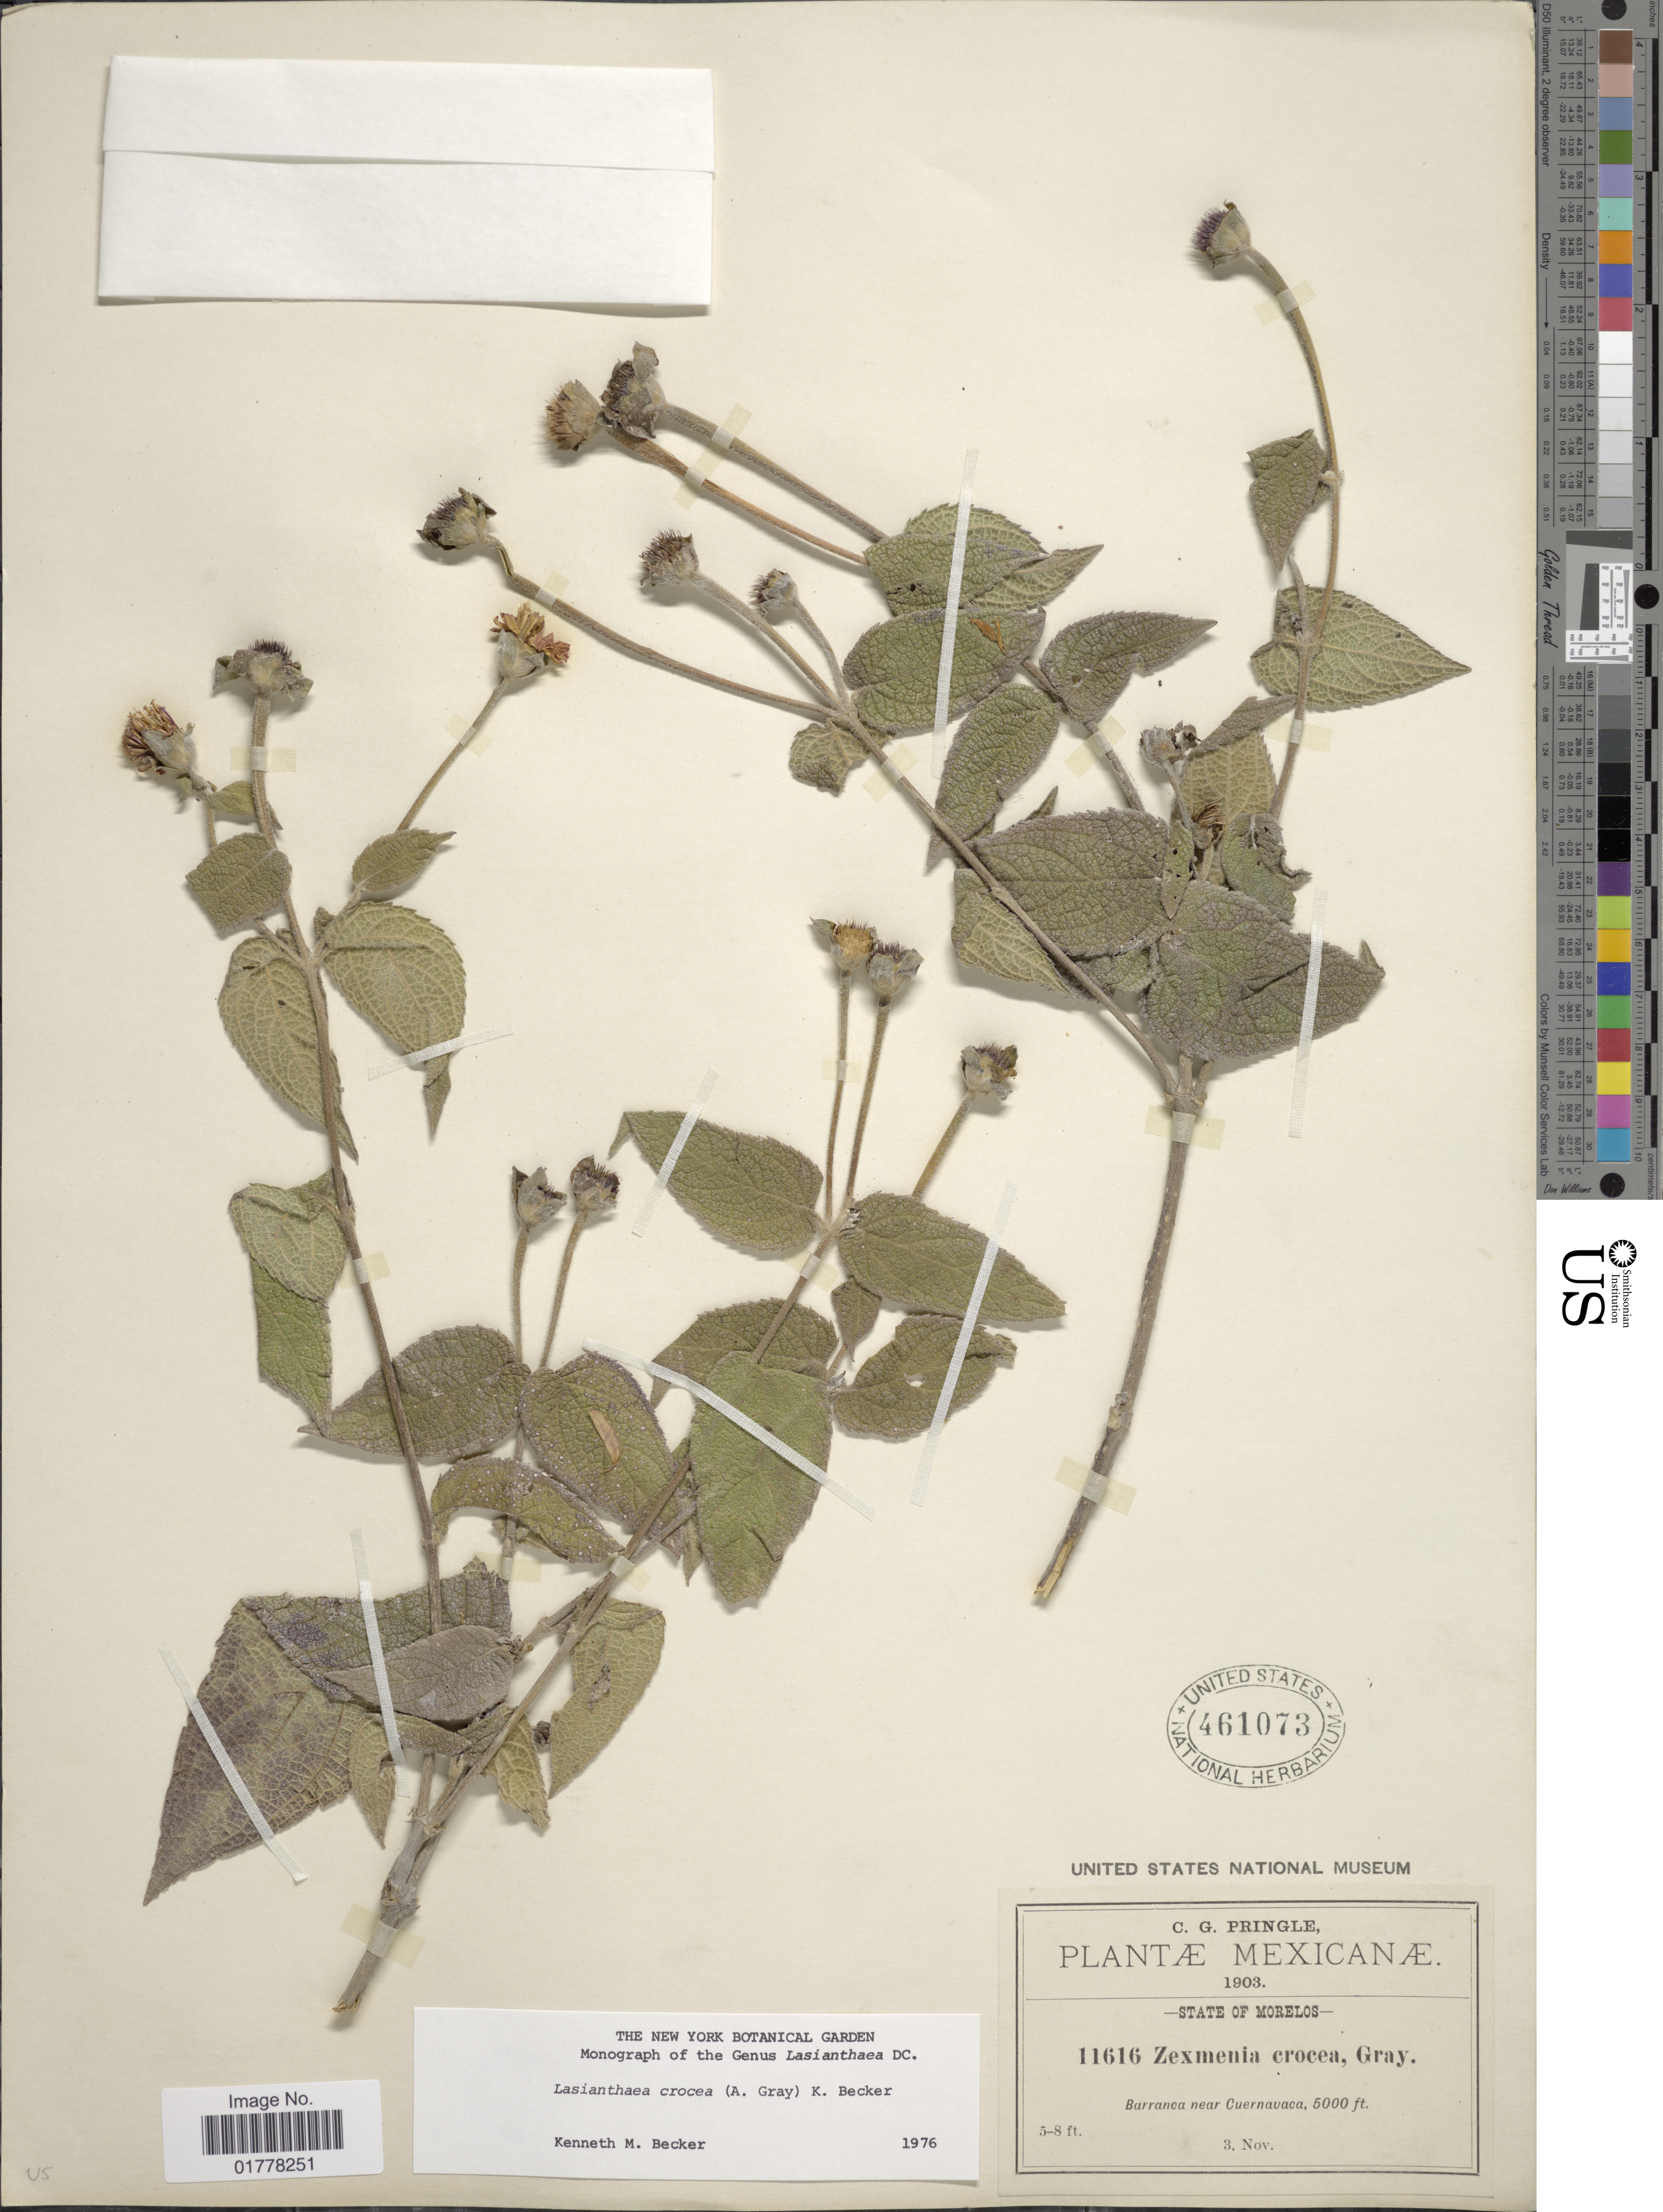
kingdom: Plantae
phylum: Tracheophyta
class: Magnoliopsida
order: Asterales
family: Asteraceae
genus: Lasianthaea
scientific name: Lasianthaea crocea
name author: (A. Gray) K.M. Becker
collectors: C. G. Pringle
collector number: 11616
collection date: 1903-11-03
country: Mexico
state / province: Morelos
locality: State of Morelos. Barranca near Cuernavaca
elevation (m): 1524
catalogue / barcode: US 461073